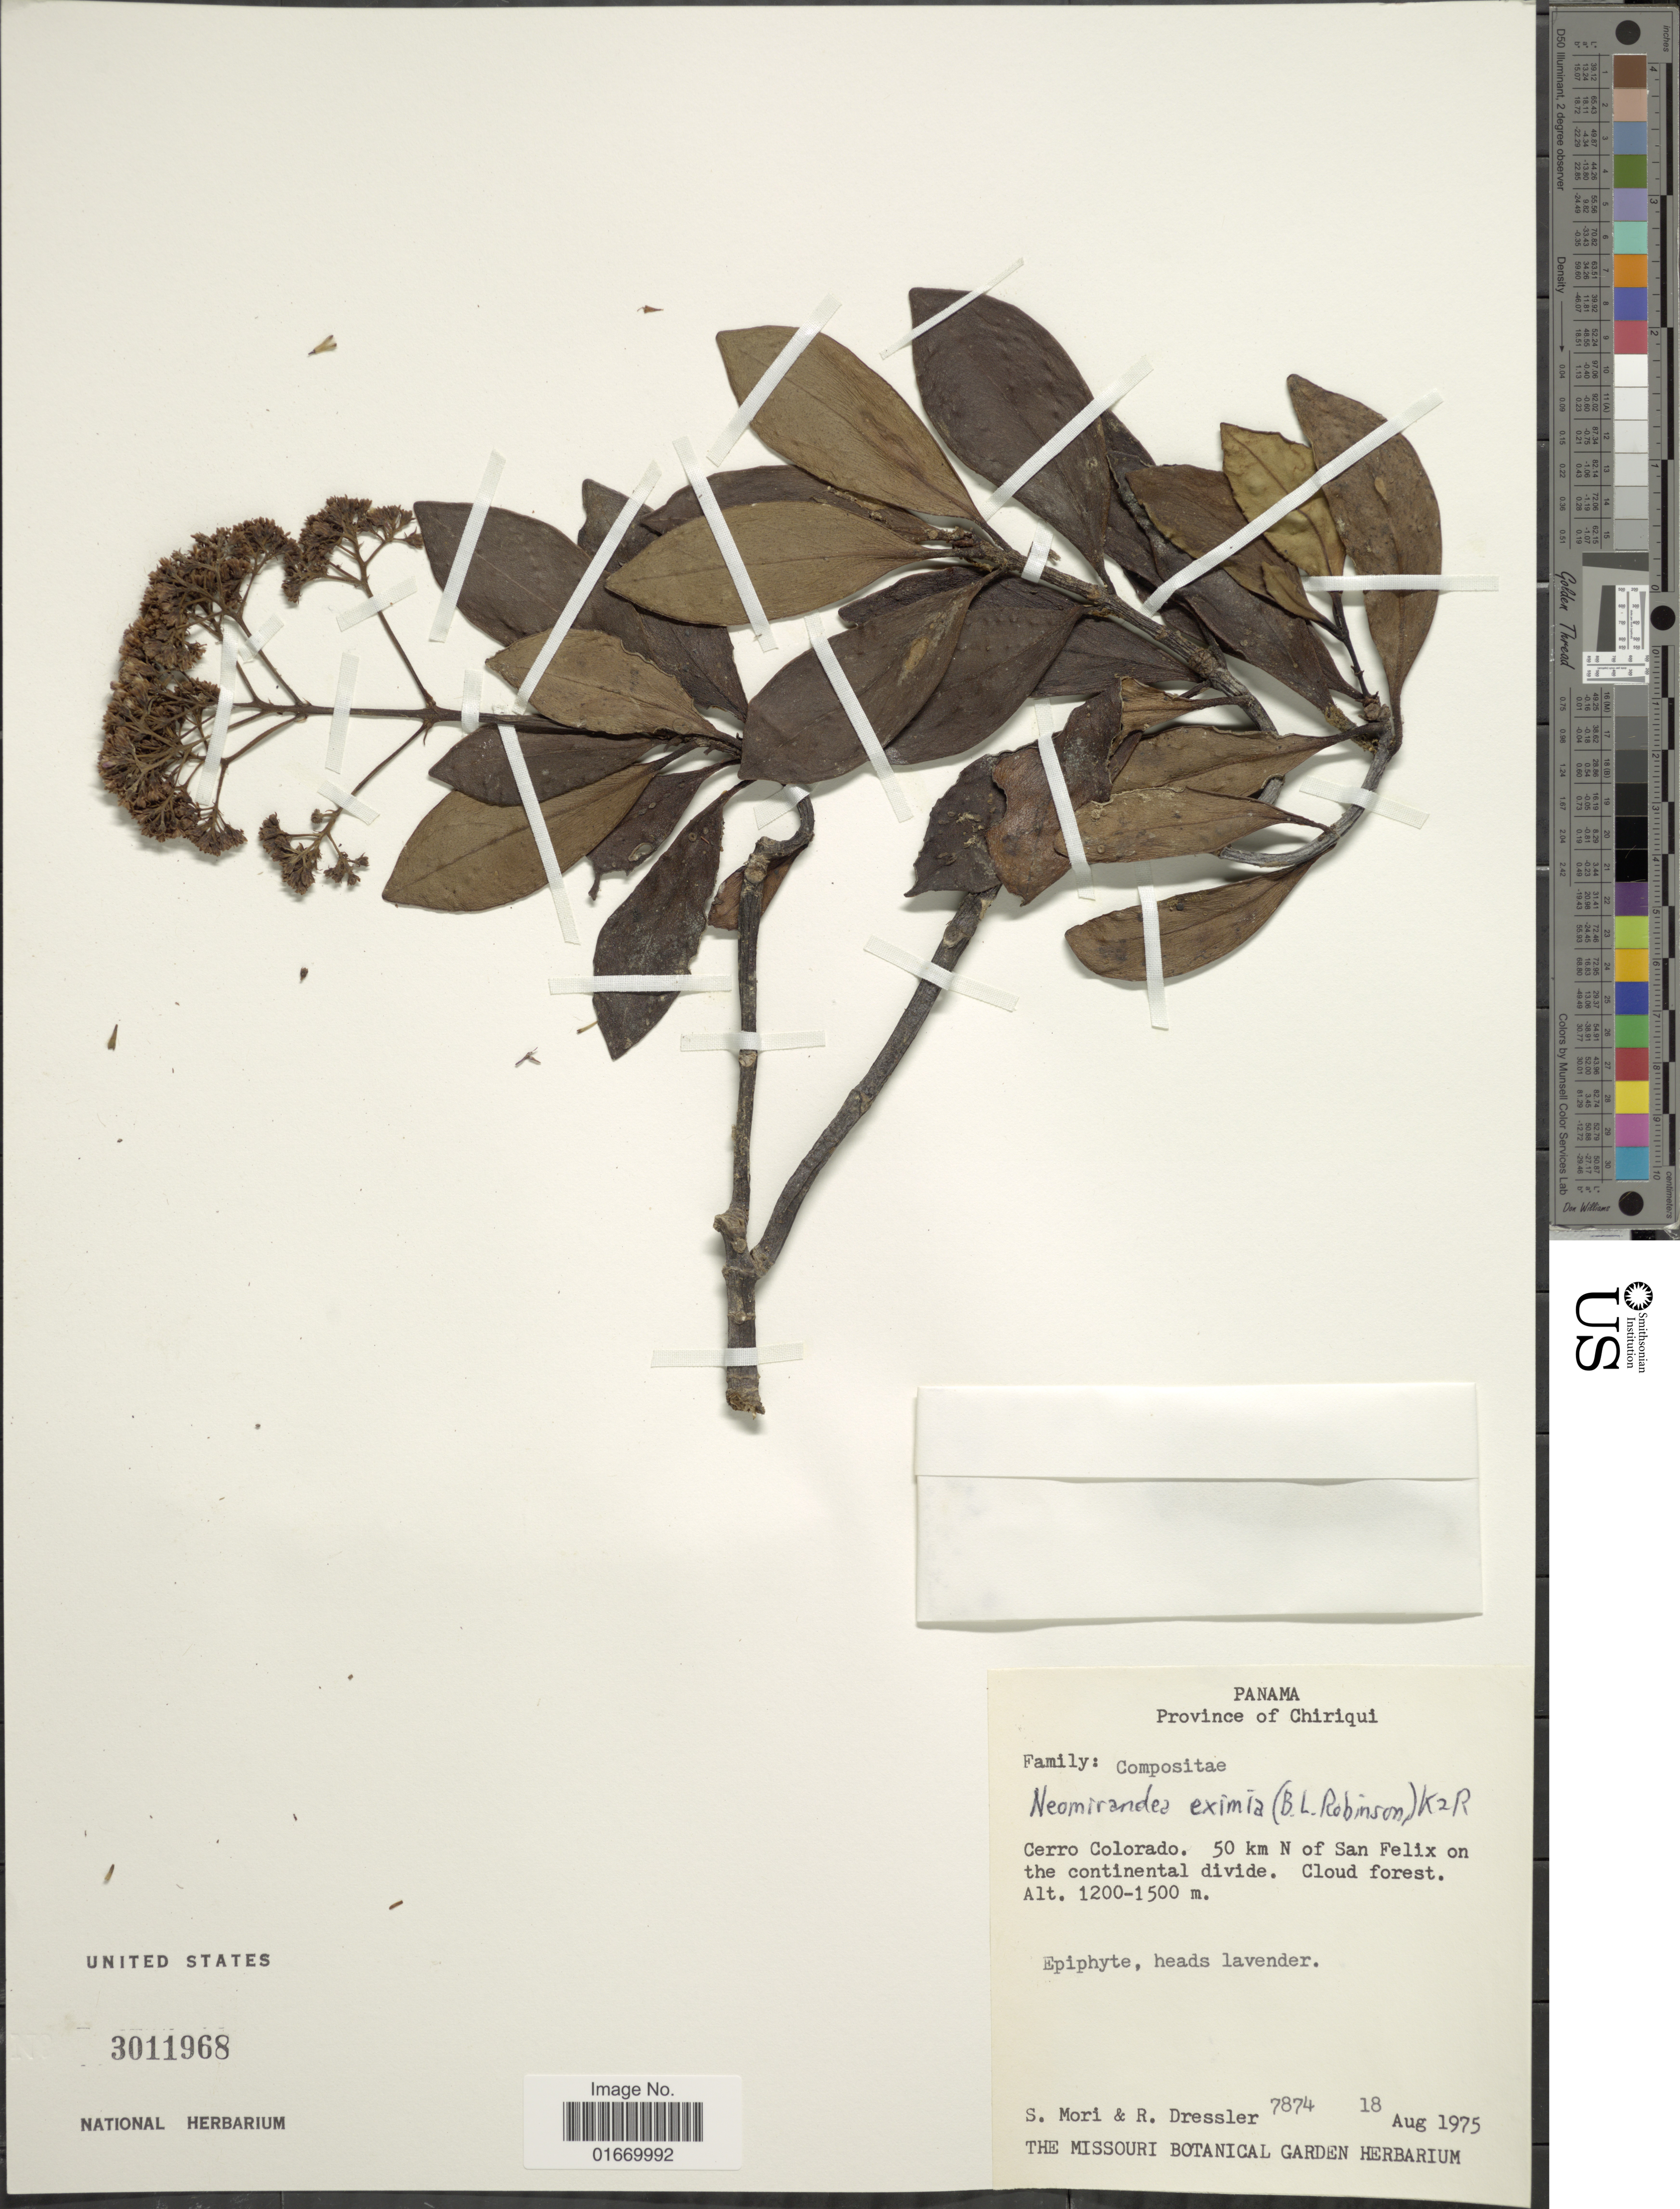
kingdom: Plantae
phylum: Tracheophyta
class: Magnoliopsida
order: Asterales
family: Asteraceae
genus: Neomirandea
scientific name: Neomirandea eximia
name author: (B.L. Rob.) R.M. King & H. Rob.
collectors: S. Mori & R. Dressler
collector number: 7874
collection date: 1975-08-18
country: Panama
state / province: Chiriqui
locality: Cerro Colorado, 50 km N of San Felix on the continental divide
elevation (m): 1200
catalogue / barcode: US 3011968